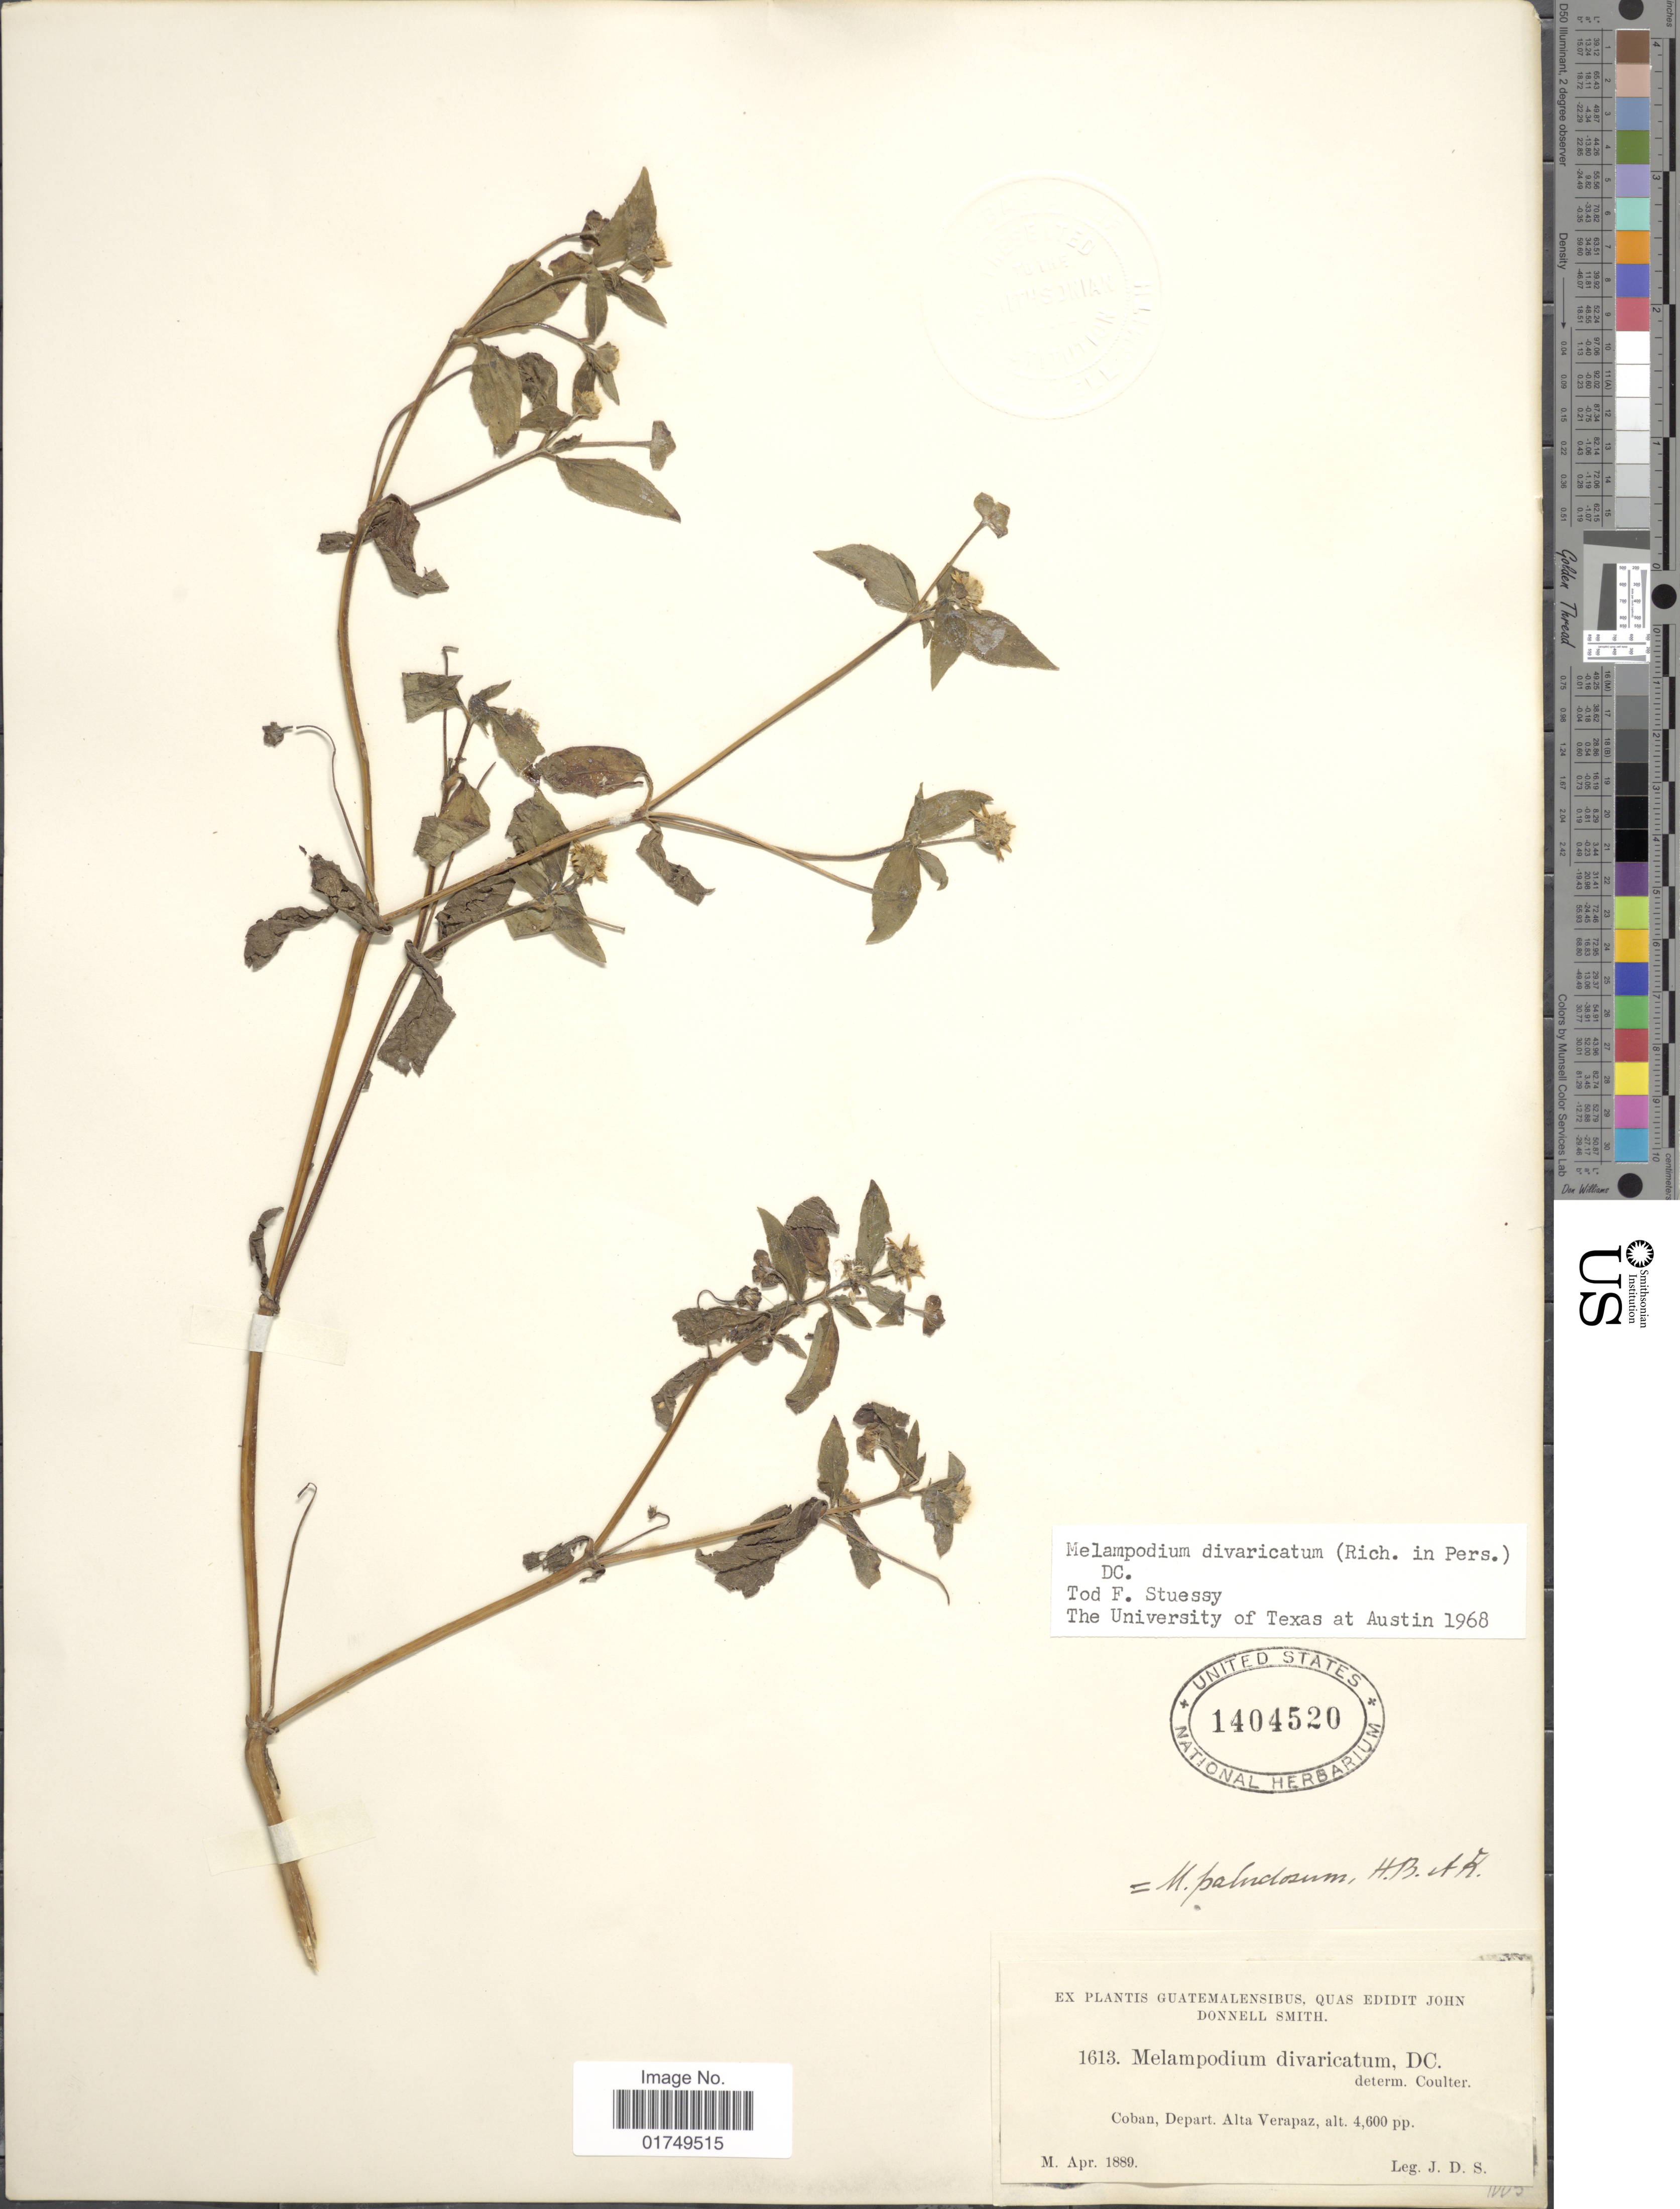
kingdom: Plantae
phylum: Tracheophyta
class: Magnoliopsida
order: Asterales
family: Asteraceae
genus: Melampodium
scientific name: Melampodium divaricatum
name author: (Rich.) DC.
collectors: J. Donnell Smith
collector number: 1613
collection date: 1889-04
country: Guatemala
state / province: Alta Verapaz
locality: Coban, Depart. Alta Verapaz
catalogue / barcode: US 1404520